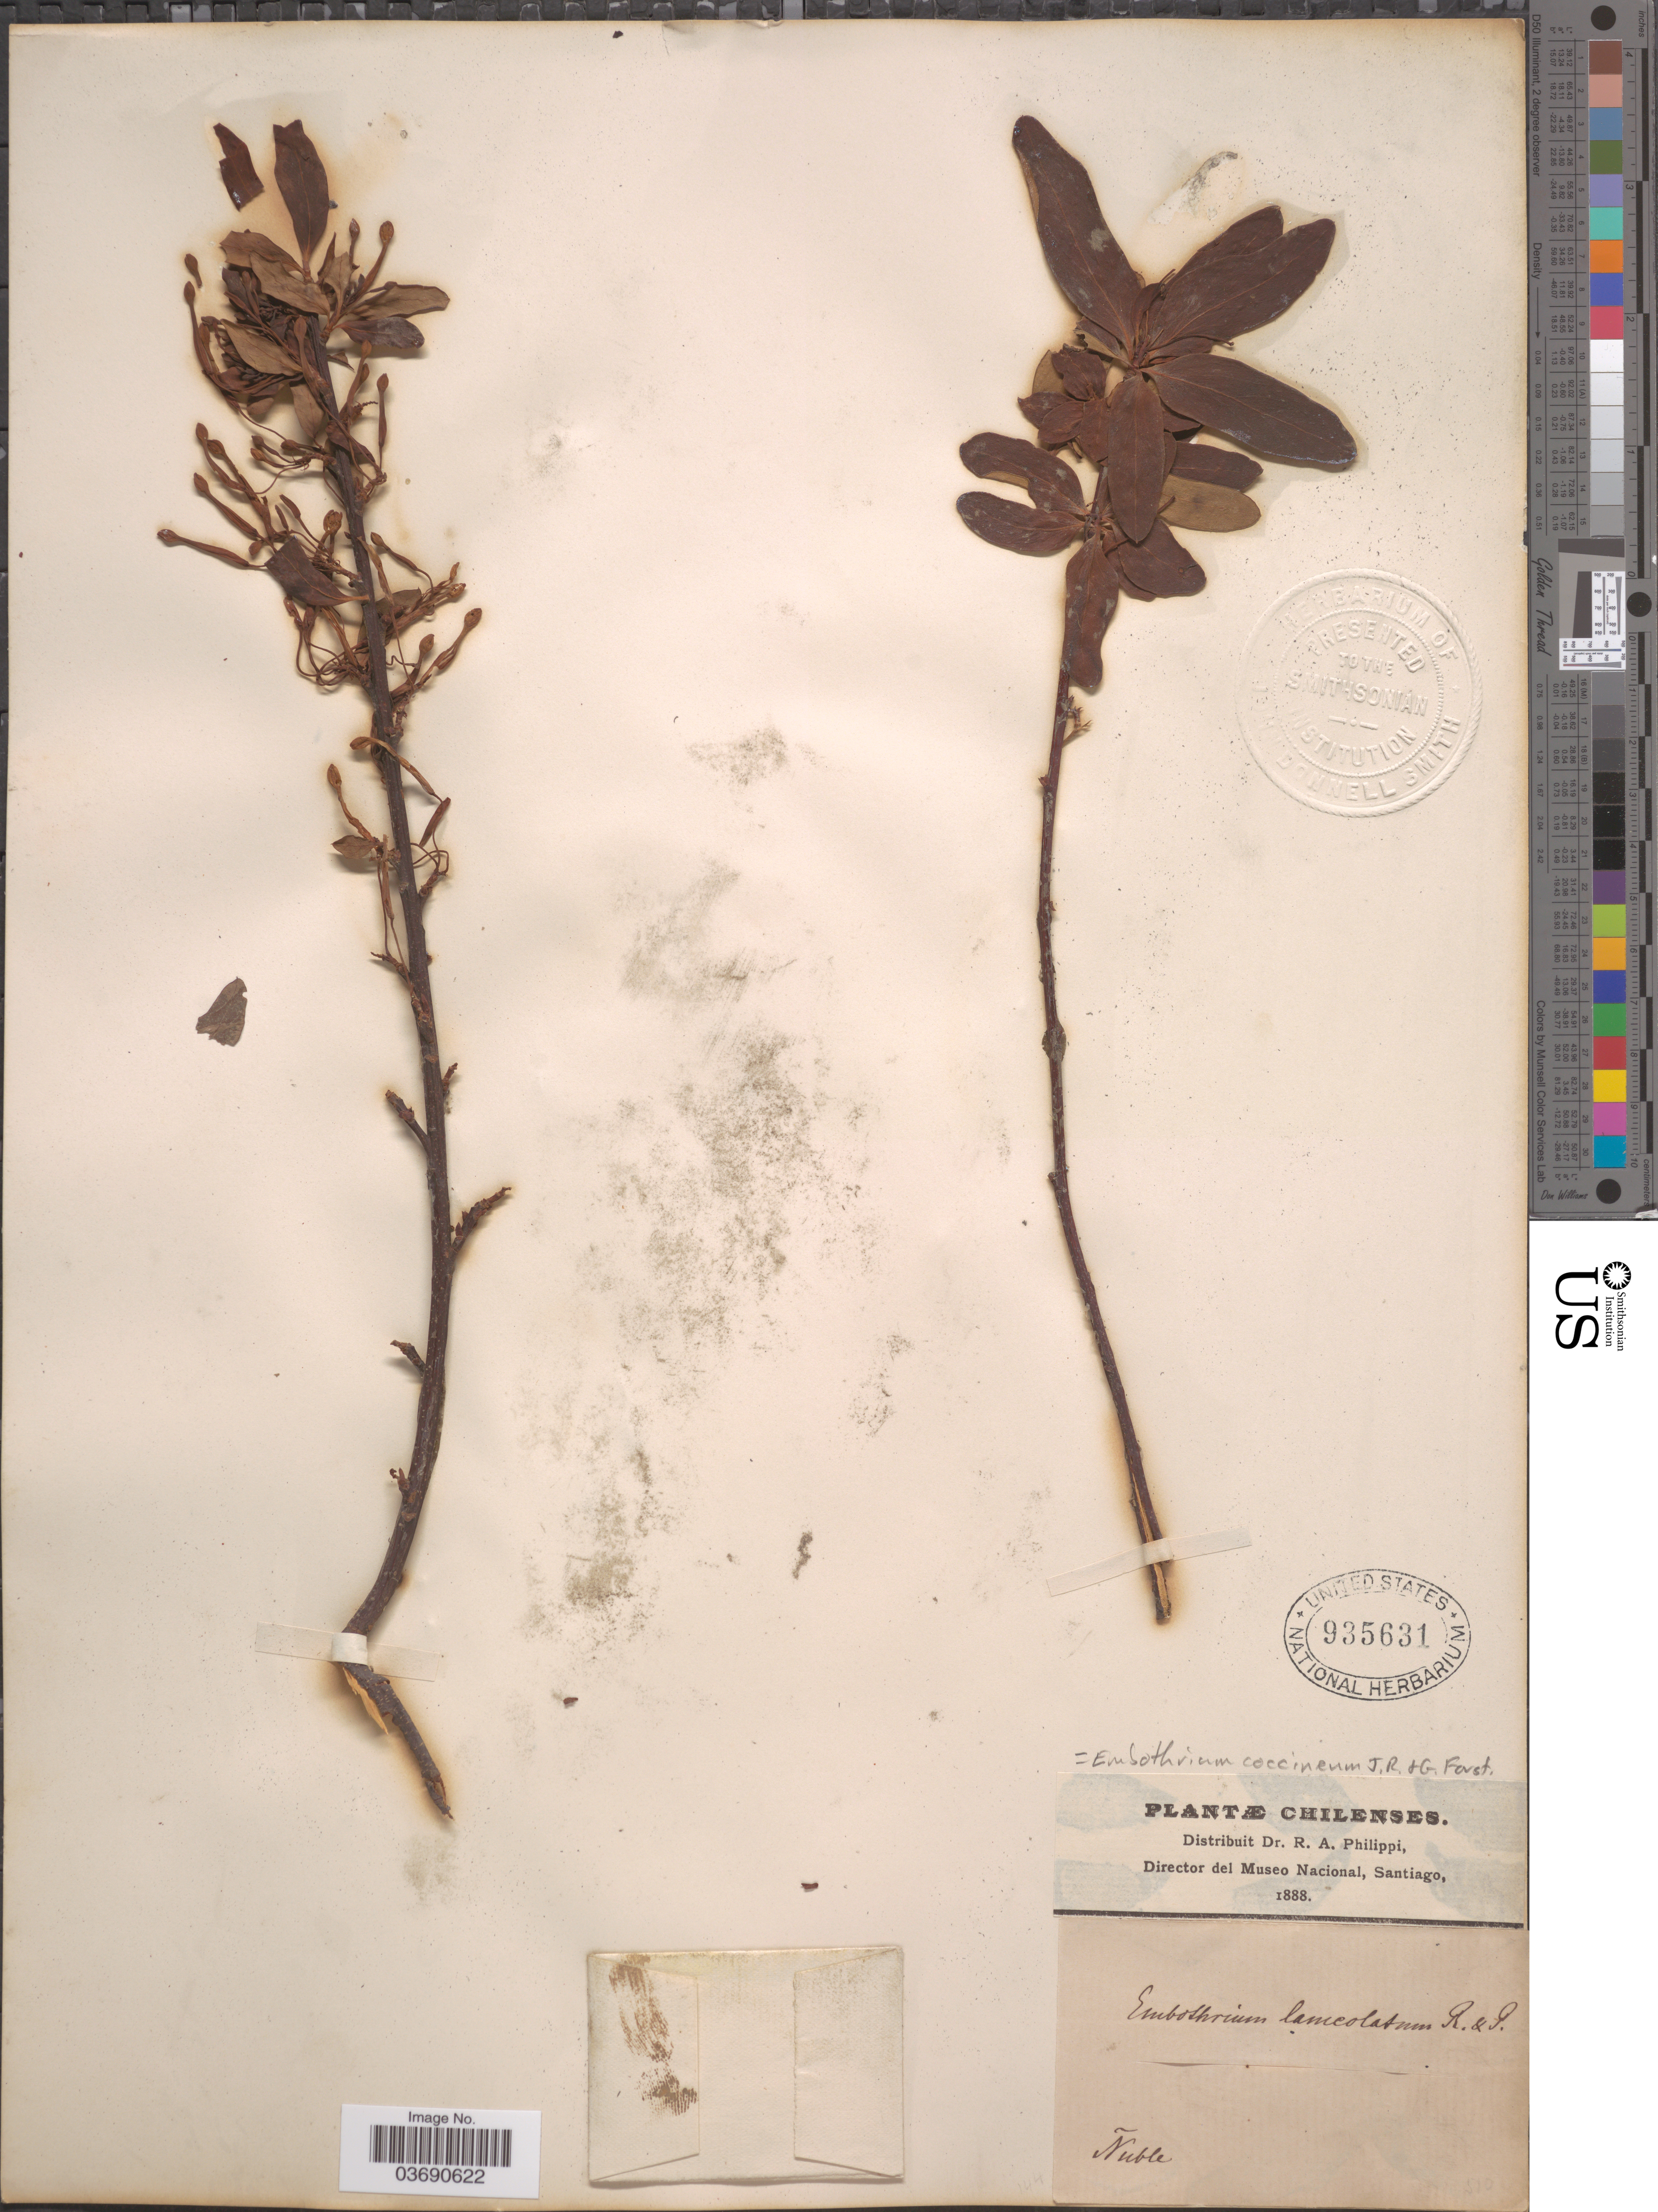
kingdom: Plantae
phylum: Tracheophyta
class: Magnoliopsida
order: Proteales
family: Proteaceae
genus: Embothrium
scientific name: Embothrium coccineum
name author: J.R. Forst. & G. Forst.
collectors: ex. herb. R.A. Philippi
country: Chile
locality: Ñuble.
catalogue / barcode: US 935631